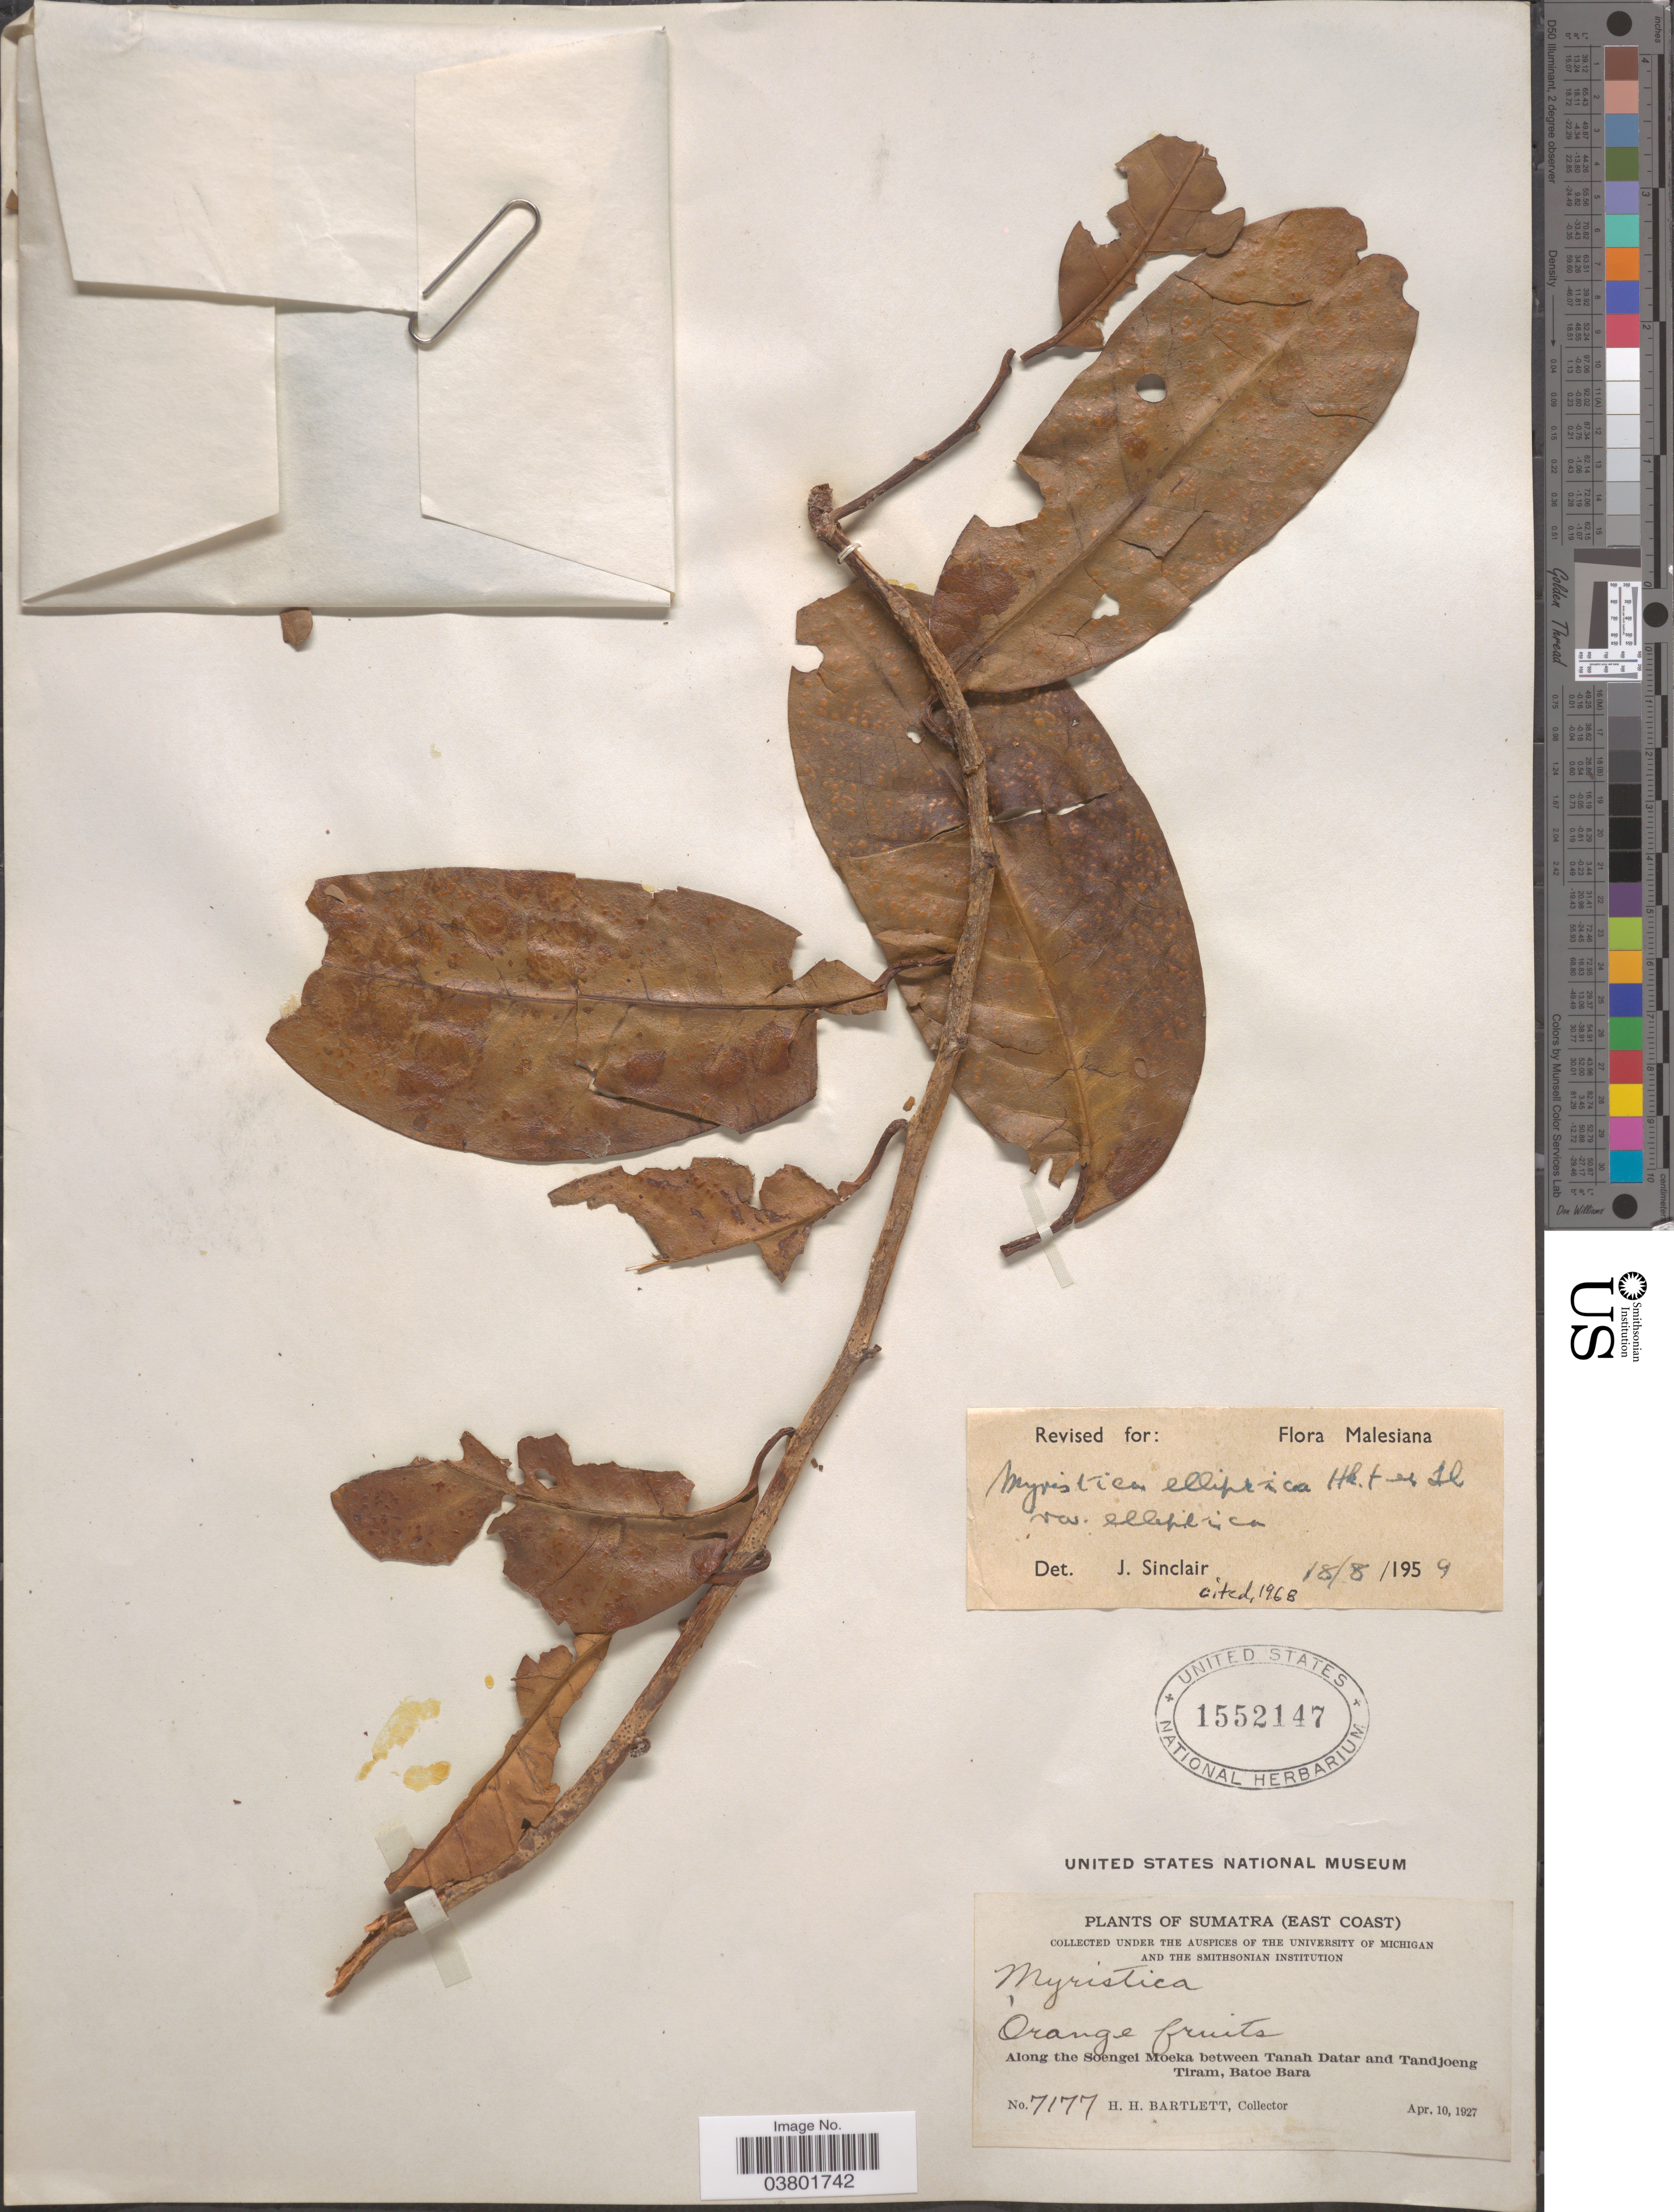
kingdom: Plantae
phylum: Tracheophyta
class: Magnoliopsida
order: Magnoliales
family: Myristicaceae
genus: Myristica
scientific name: Myristica elliptica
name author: Wall.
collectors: H. H. Bartlett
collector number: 7177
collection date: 1927-04-10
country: Indonesia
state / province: Sumatra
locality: East Coast. Along the Soengei Moeka between Tanah Datar and Tandjoeng Tiram, Batoe Bara.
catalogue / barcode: US 1552147